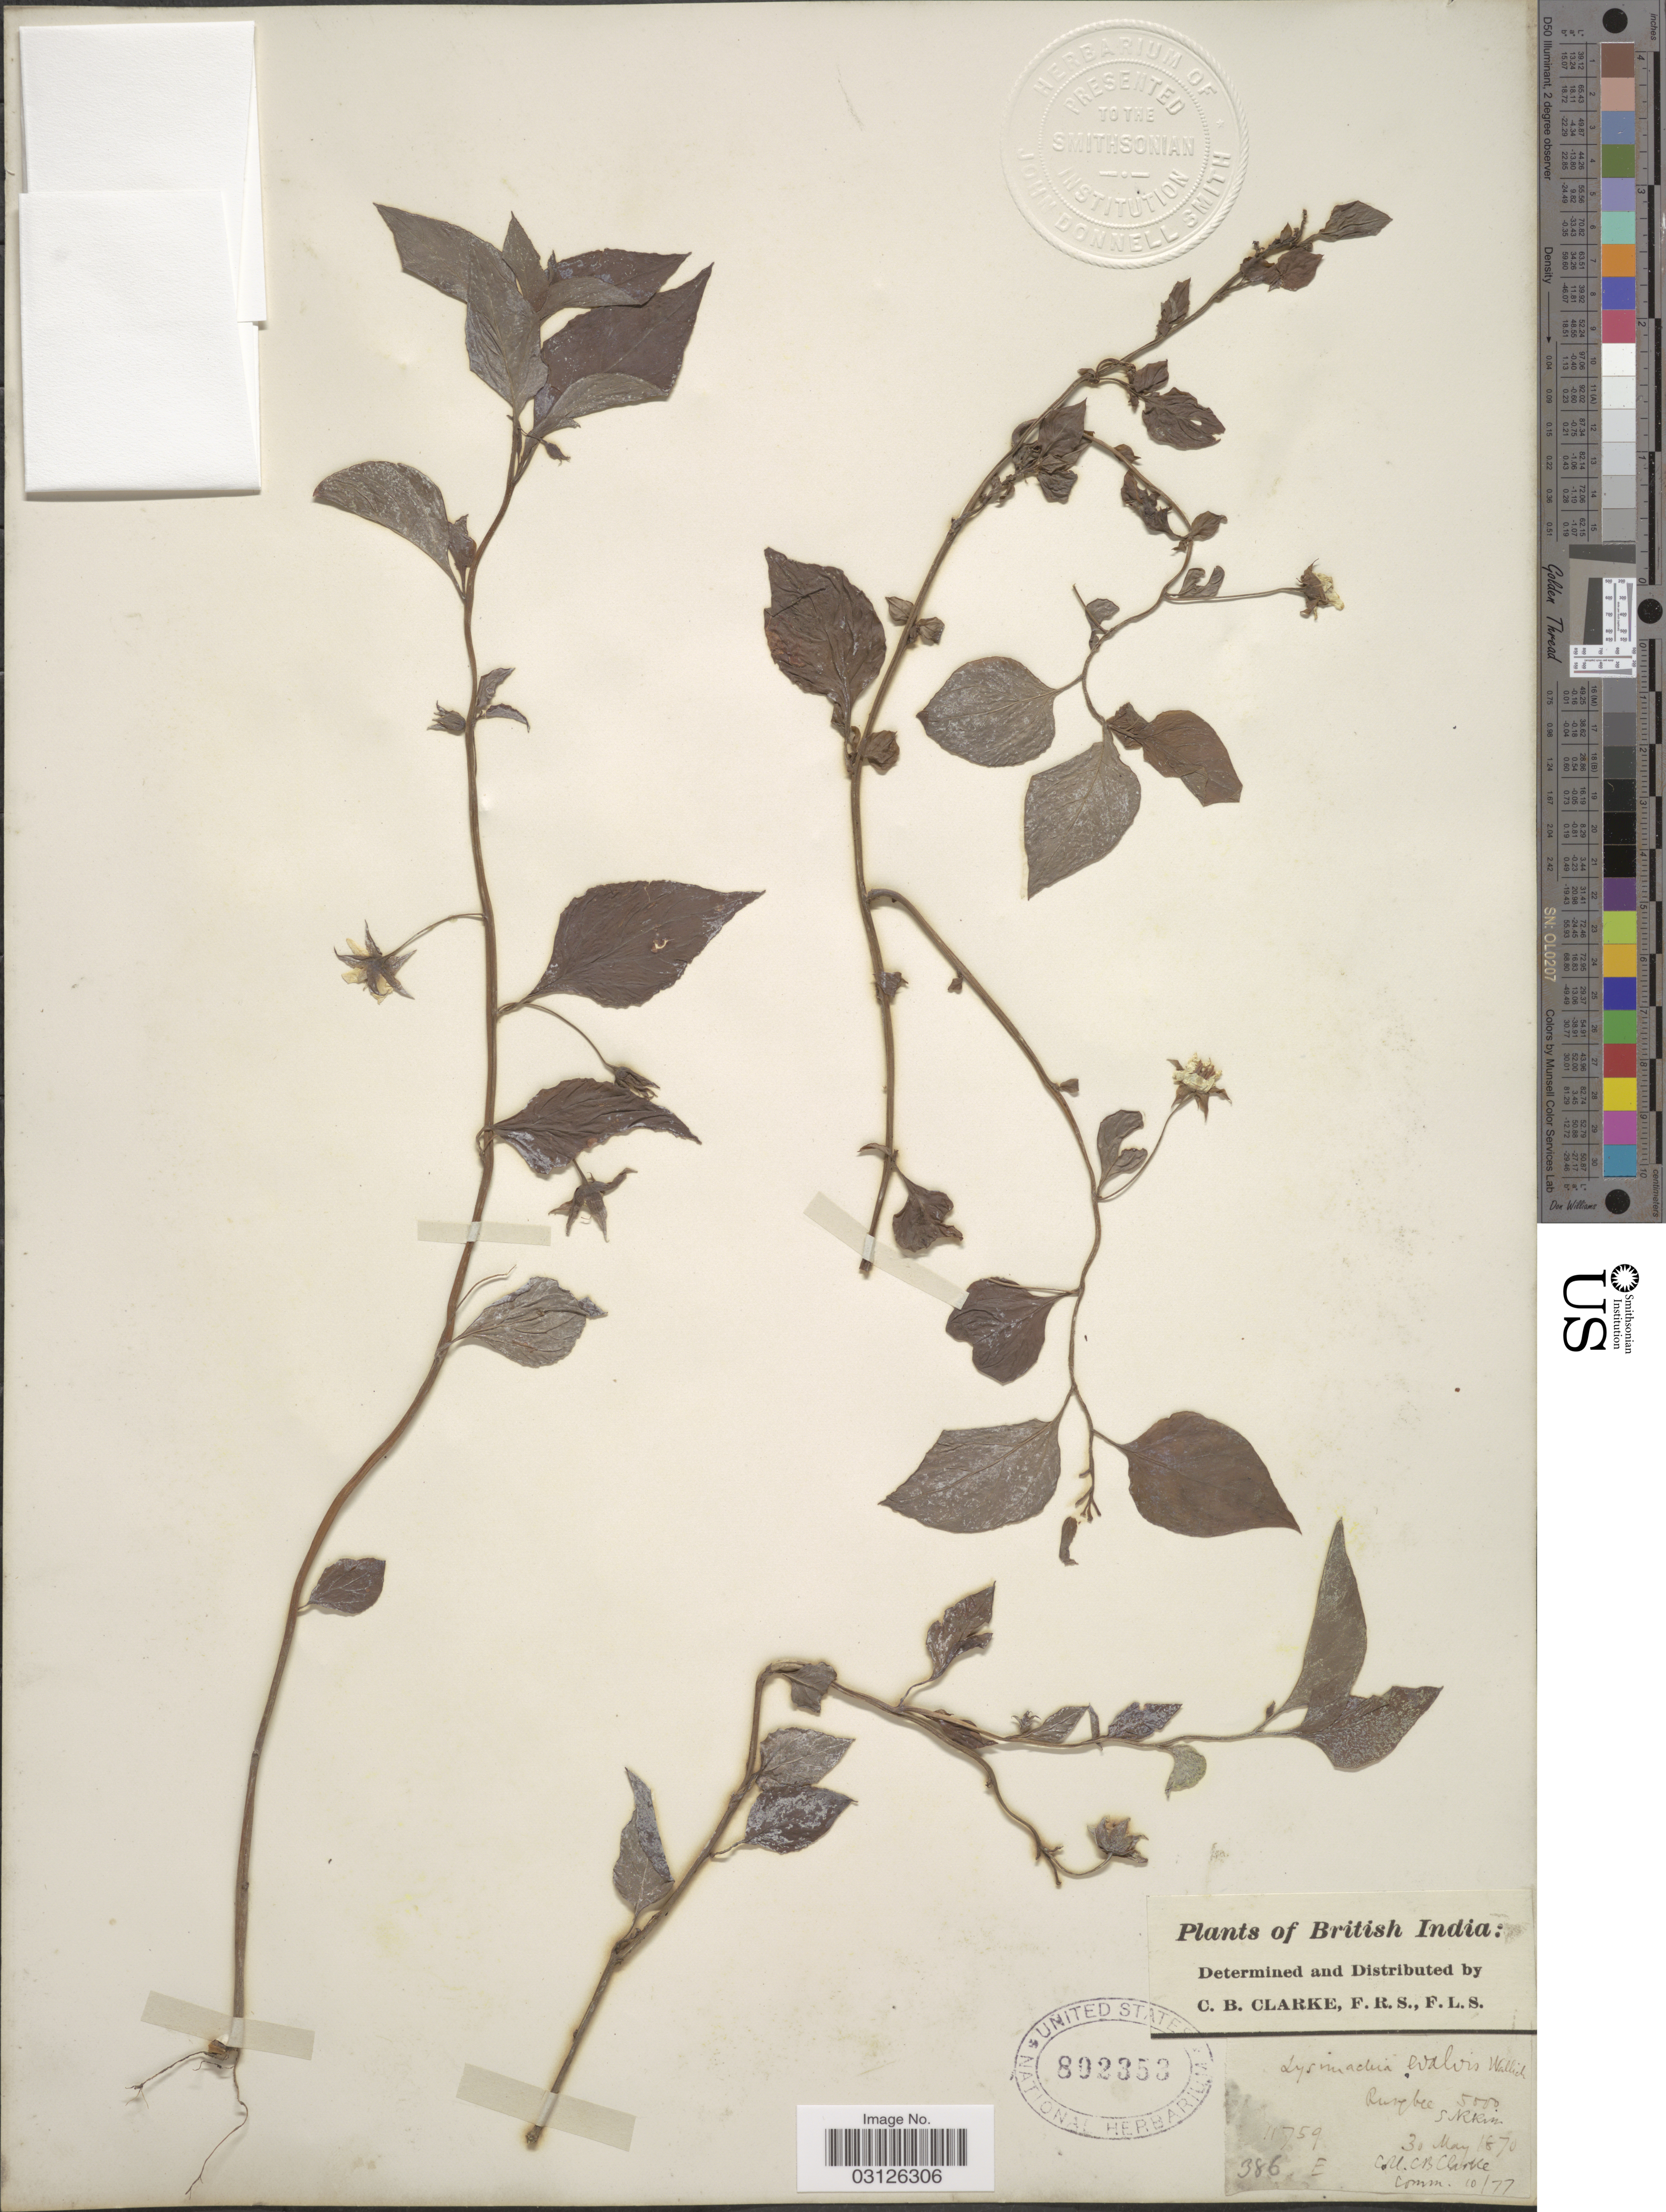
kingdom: Plantae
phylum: Tracheophyta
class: Magnoliopsida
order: Ericales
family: Primulaceae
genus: Lysimachia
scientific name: Lysimachia evalvis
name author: Wall.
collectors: C. B. Clarke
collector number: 11759E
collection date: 1870-05-30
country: India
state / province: Sikkim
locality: British India. Rungbee.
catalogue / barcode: US 802353